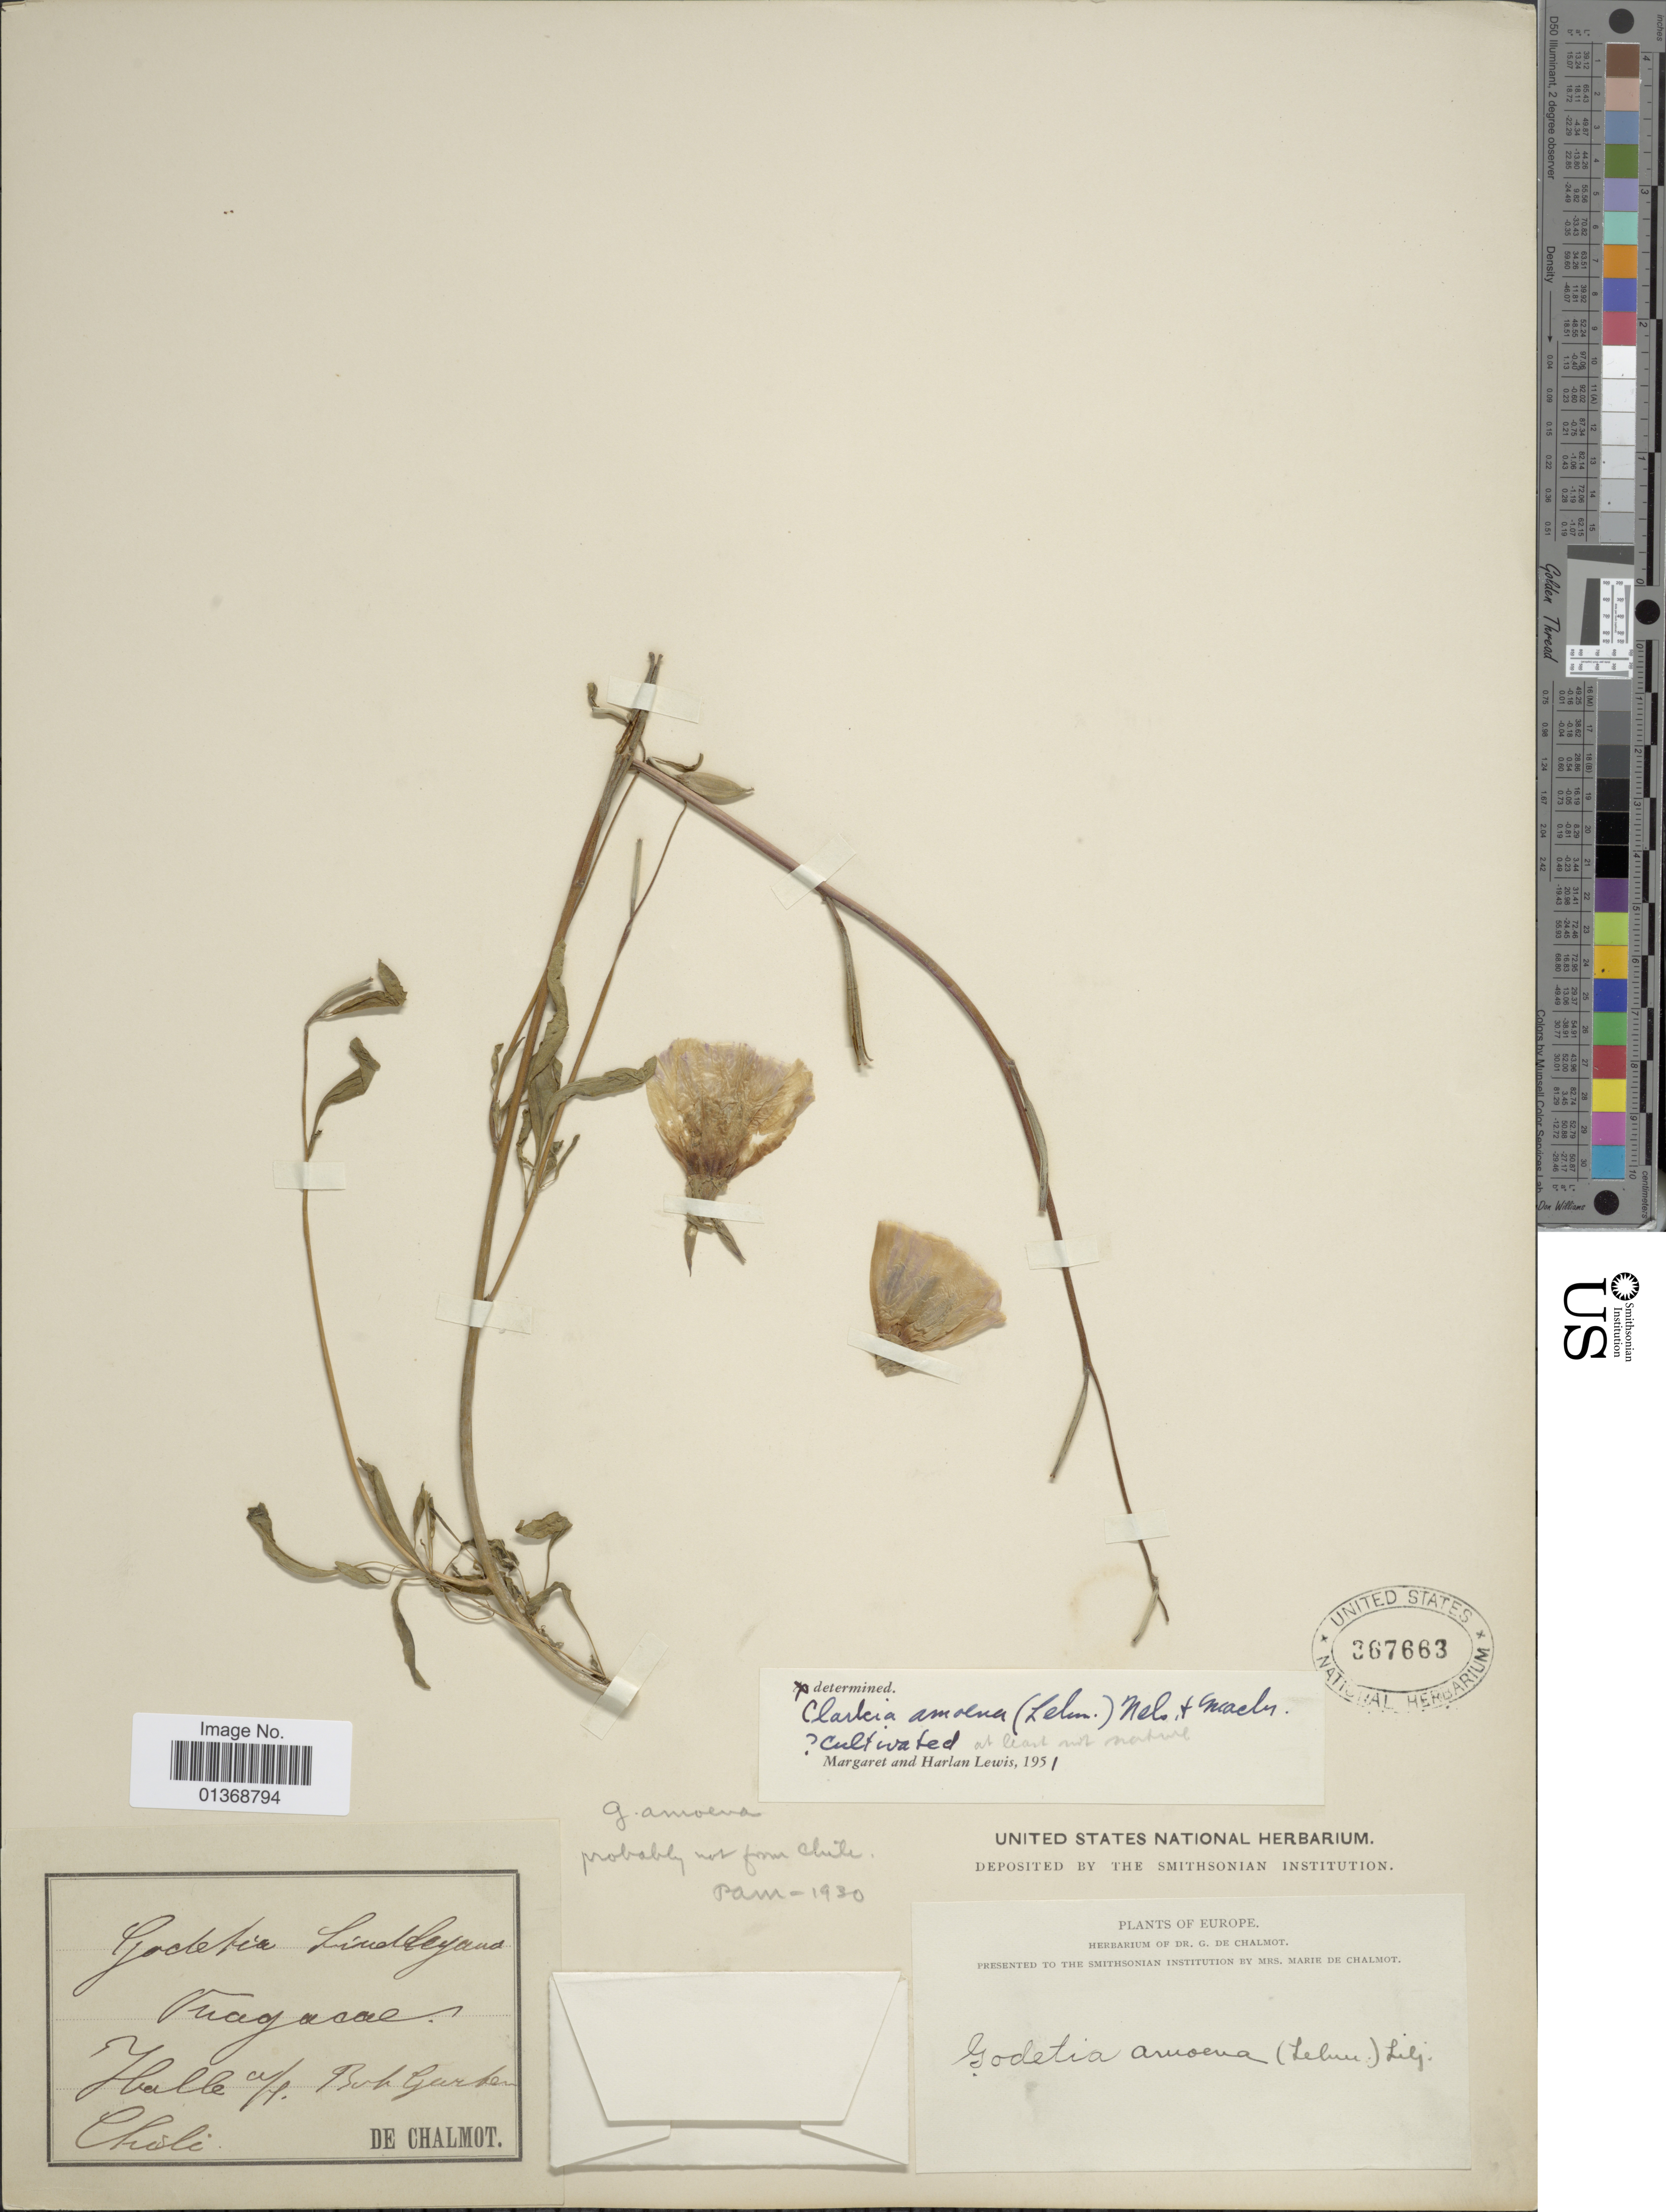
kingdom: Plantae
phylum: Tracheophyta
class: Magnoliopsida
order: Myrtales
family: Onagraceae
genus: Clarkia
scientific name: Clarkia amoena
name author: (Lehm.) A. Nelson & J.F. Macbr.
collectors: G. de Chalmot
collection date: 1930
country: Chile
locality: Halle a/h Bot Garten.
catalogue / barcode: US 367663